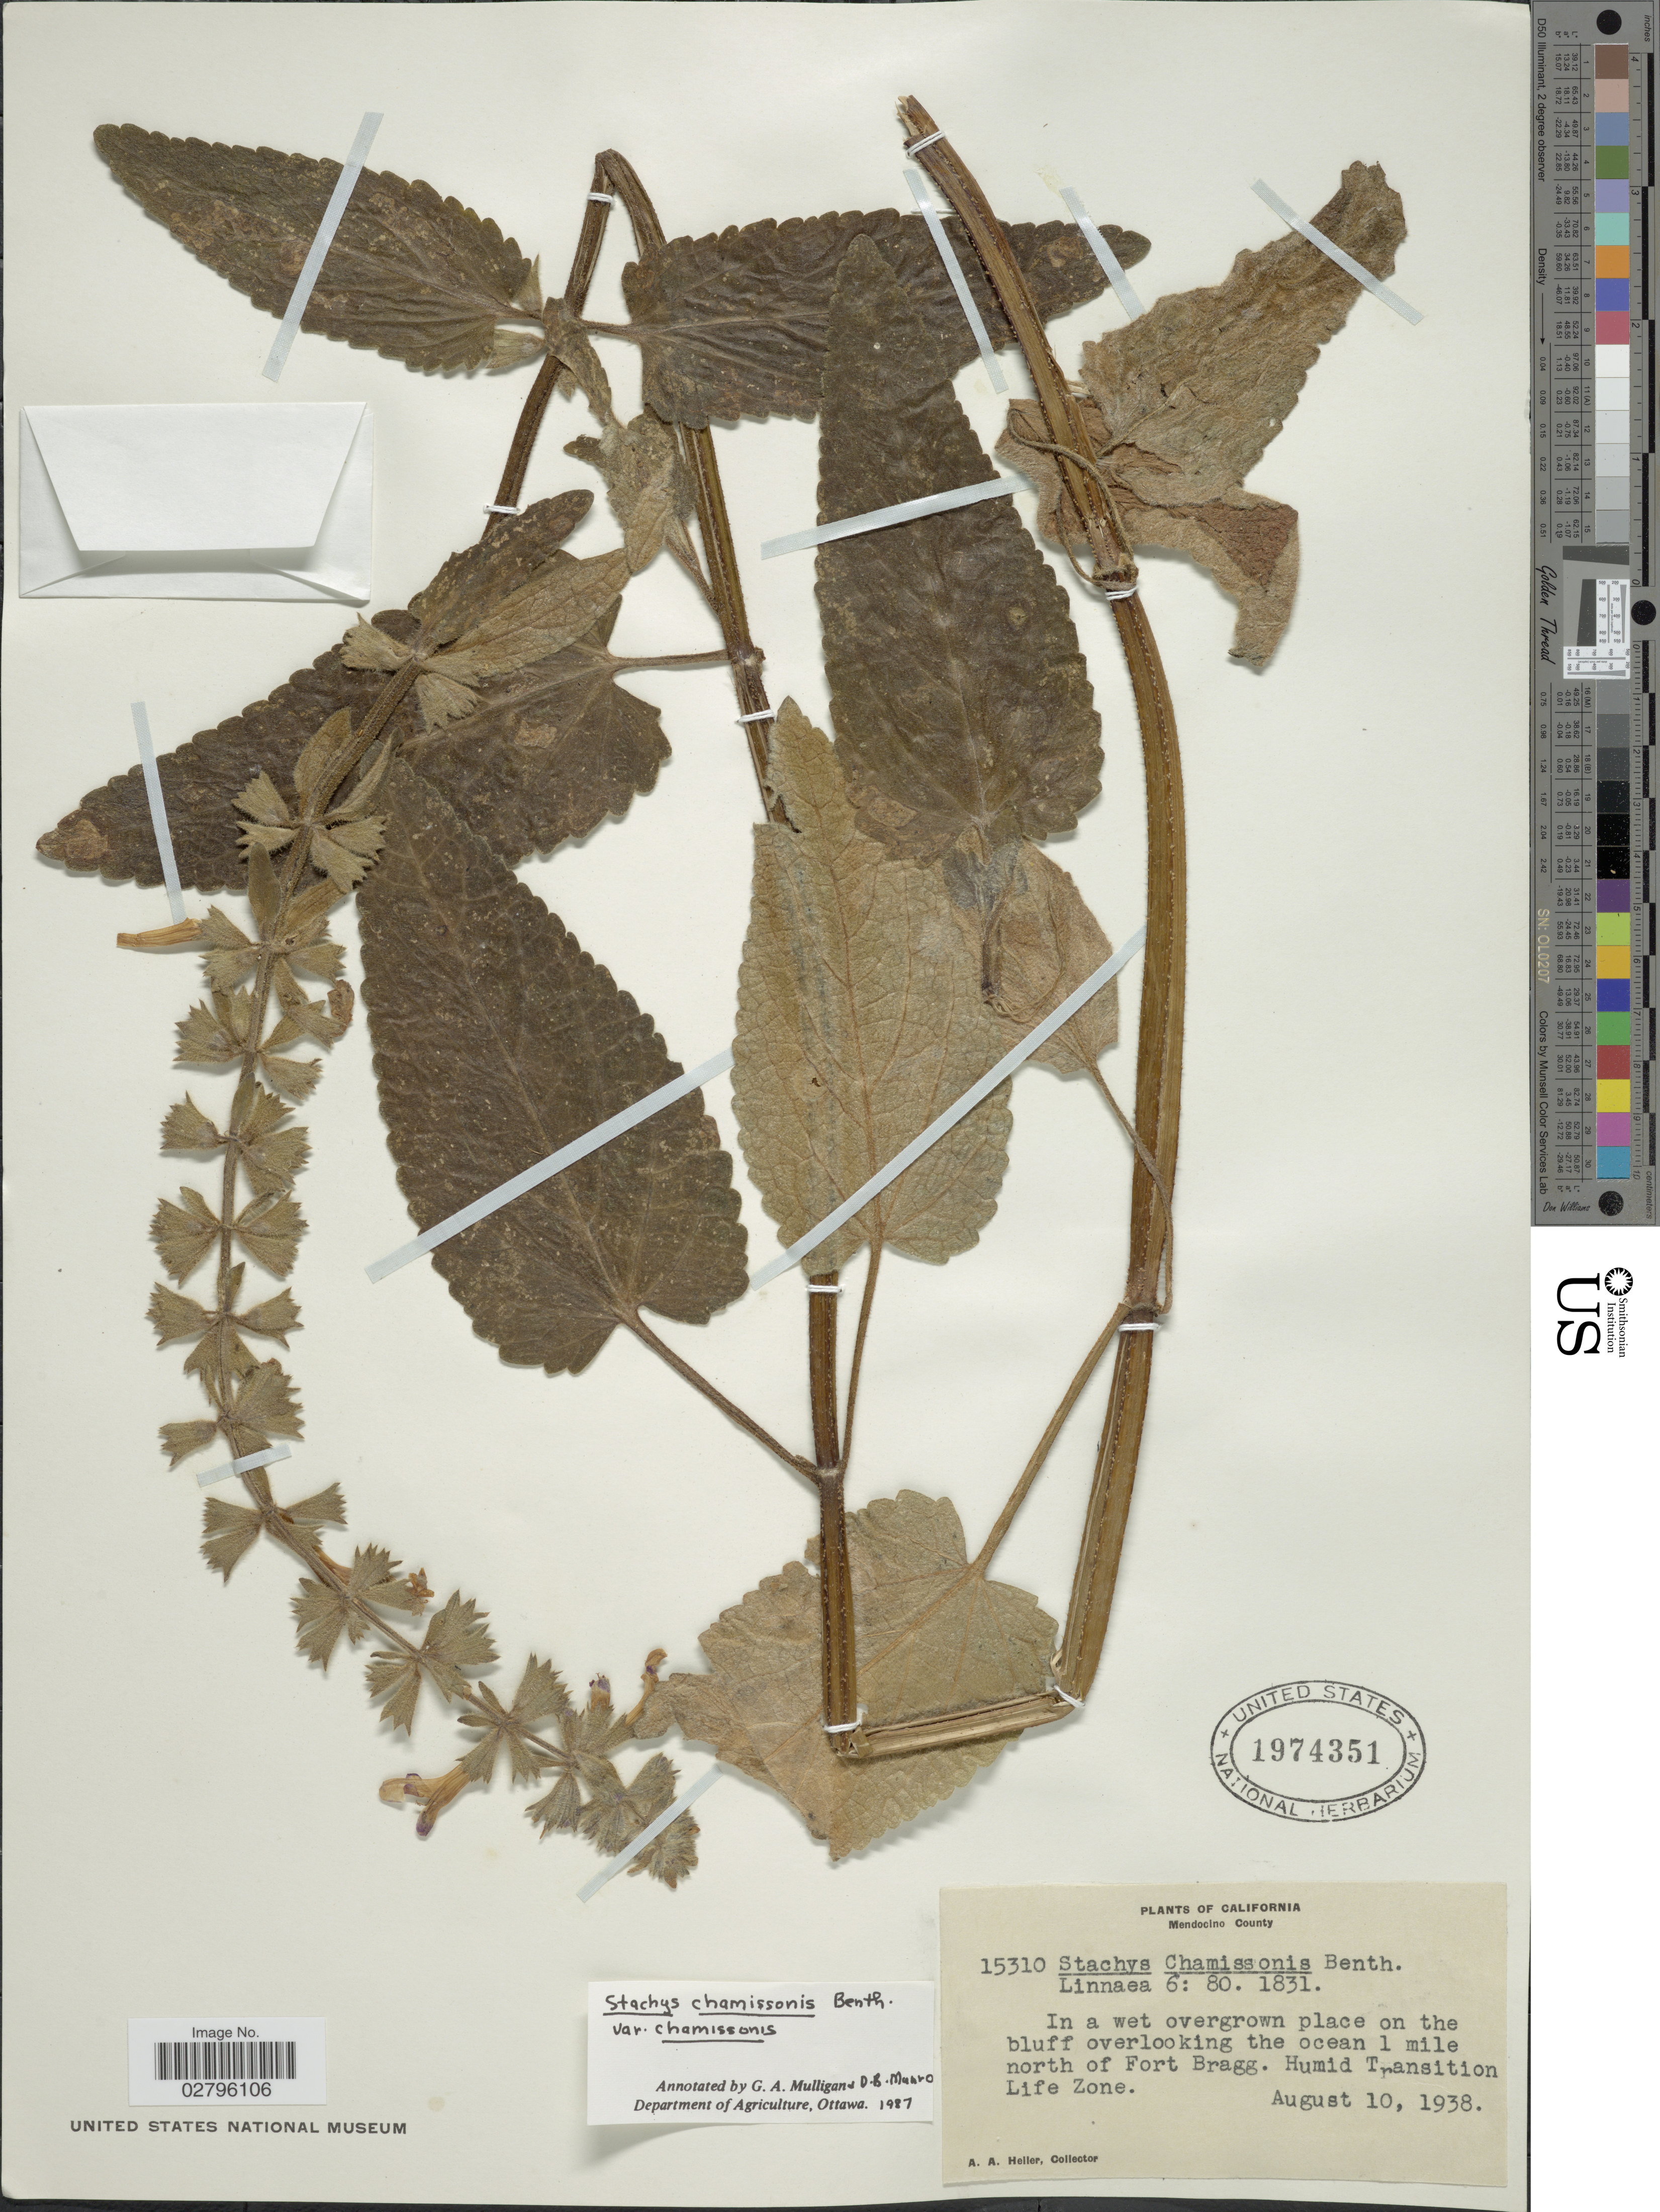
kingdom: Plantae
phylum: Tracheophyta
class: Magnoliopsida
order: Lamiales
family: Lamiaceae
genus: Stachys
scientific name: Stachys chamissonis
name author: Benth.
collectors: A. A. Heller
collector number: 15310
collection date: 1938-08-10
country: United States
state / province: California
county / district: Mendocino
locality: Mendocino County, In a wet overgrown place on the bluff overlooking the ocean 1 mile north of Fort Bragg. Humid Transition Life Zone.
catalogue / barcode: US 1974351